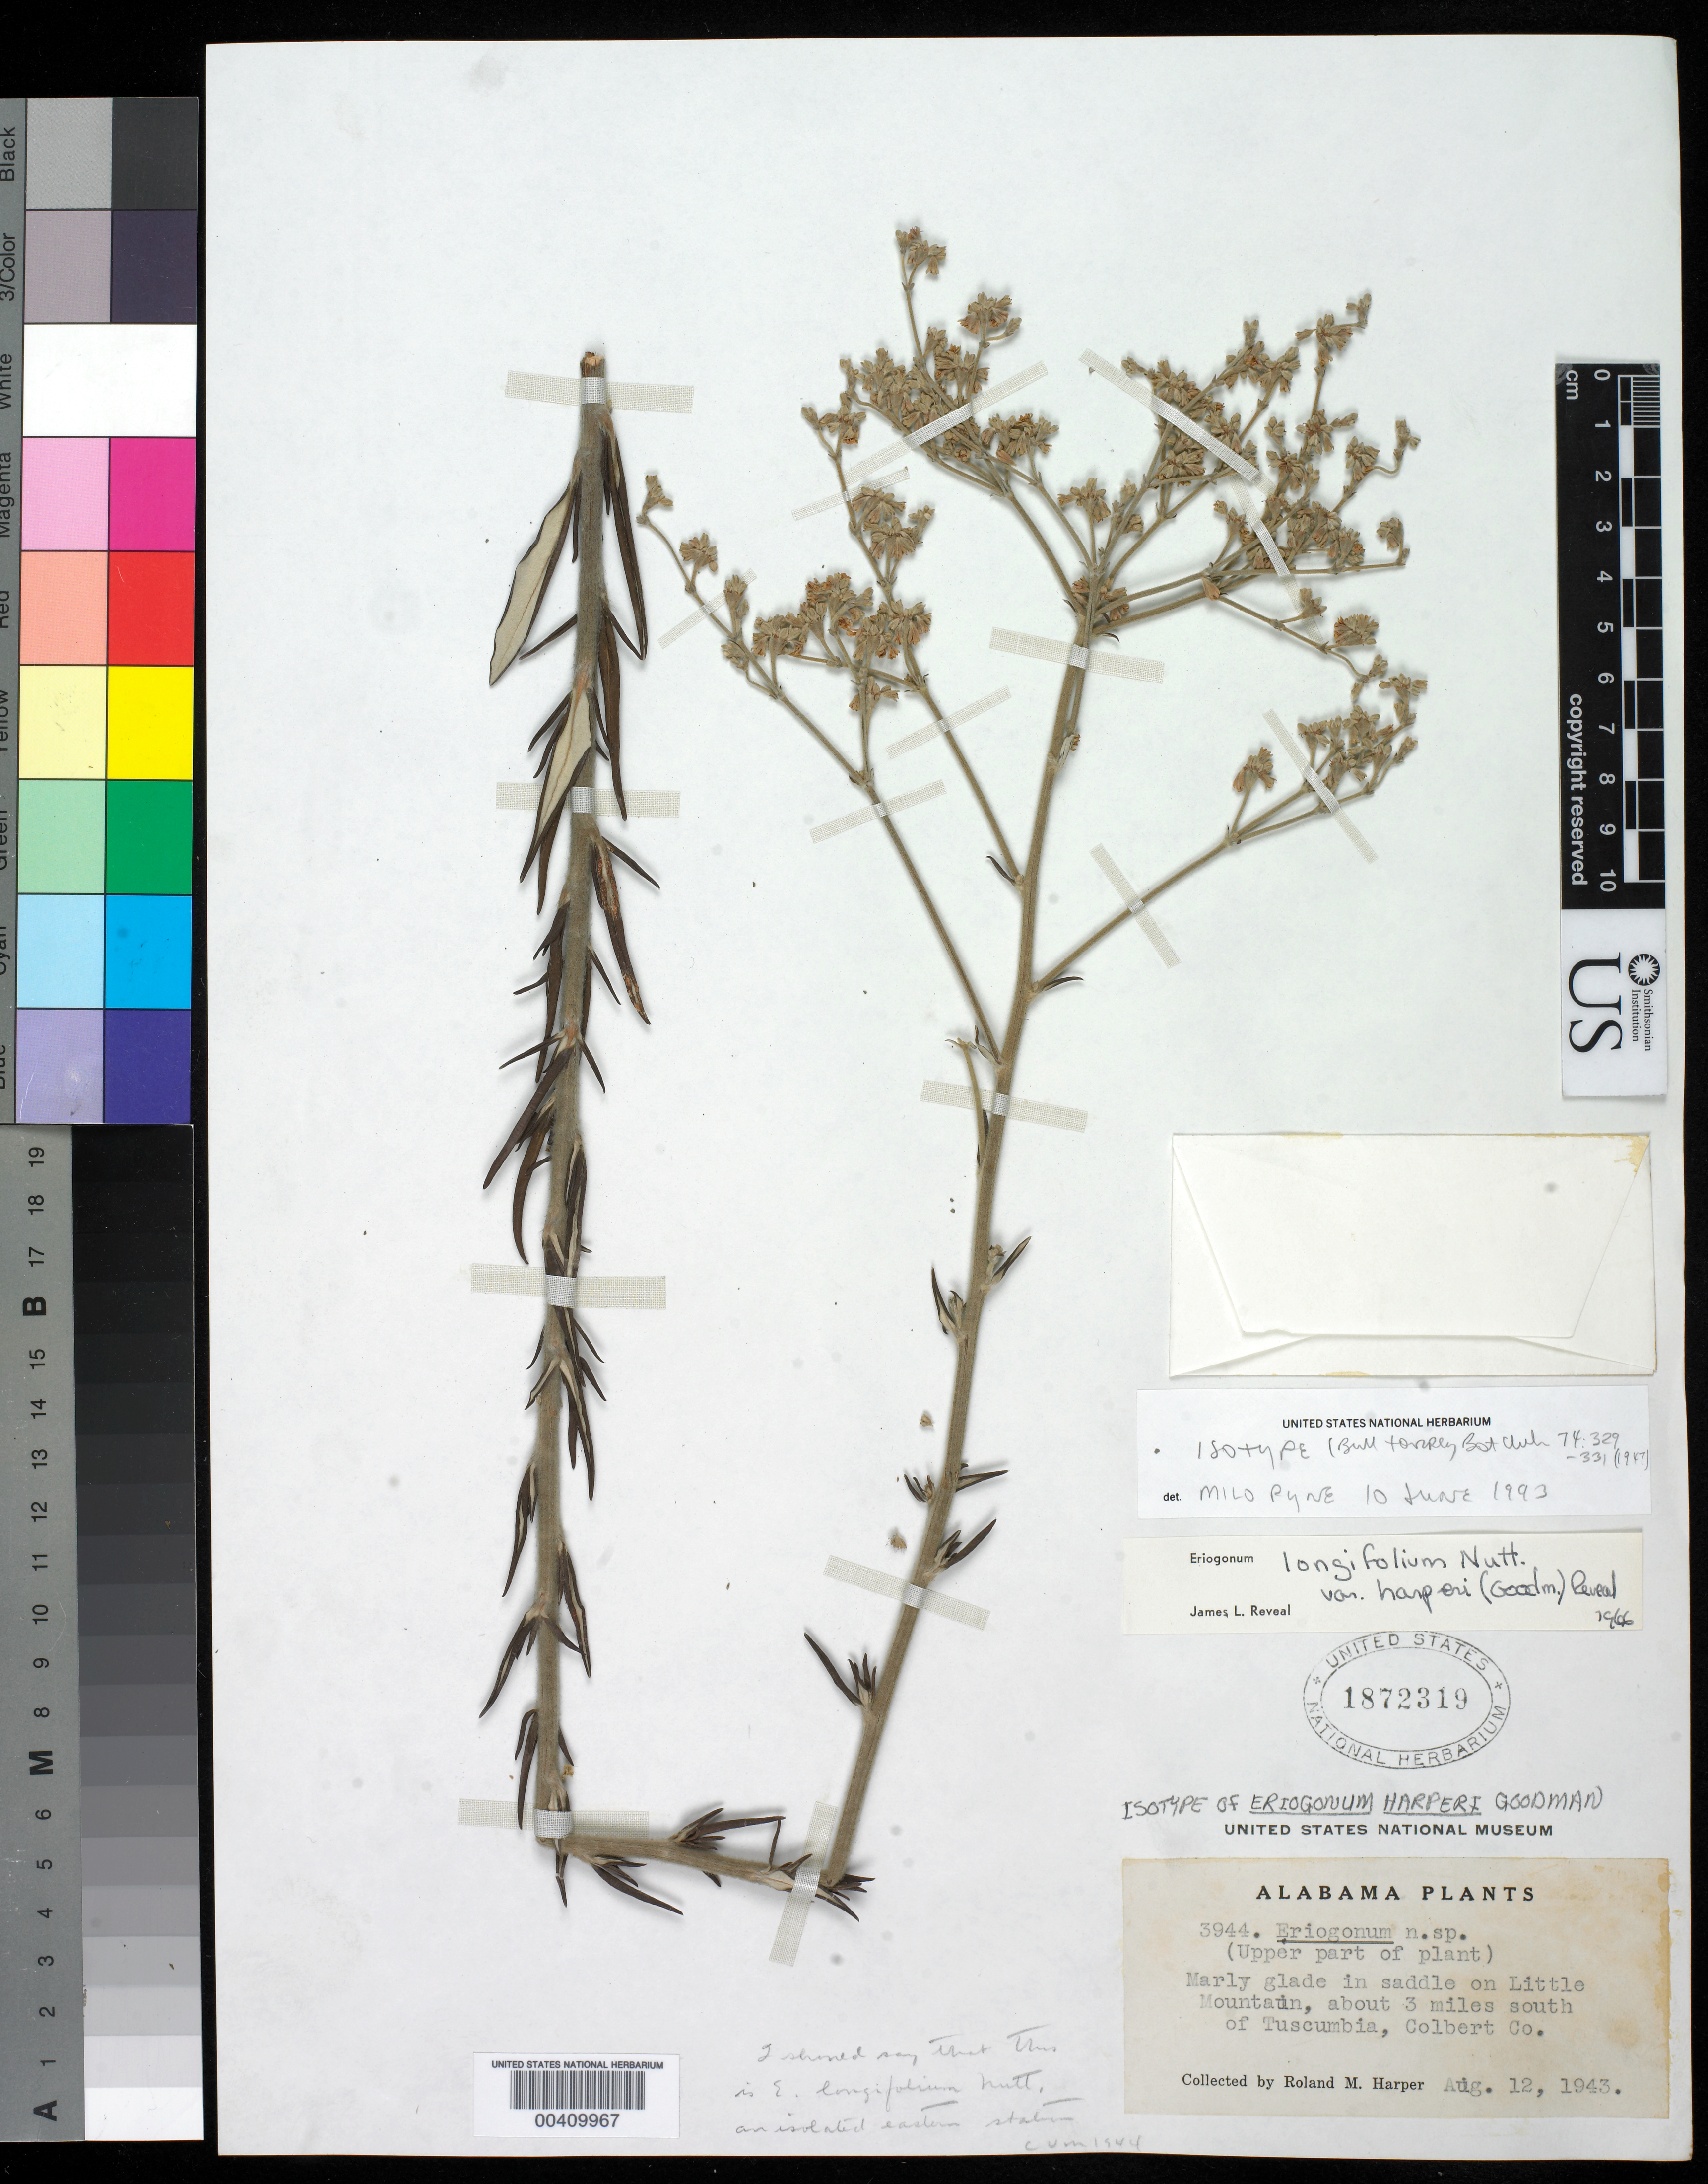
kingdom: Plantae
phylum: Tracheophyta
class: Magnoliopsida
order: Caryophyllales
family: Polygonaceae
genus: Eriogonum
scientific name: Eriogonum harperi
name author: Goodman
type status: Isotype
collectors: R. M. Harper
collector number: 3944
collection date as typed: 12 Aug 1943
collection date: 1943-08-12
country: United States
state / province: Alabama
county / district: Colbert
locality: Ca. 3 mi S of Tuscumbia, little mountain. (Little Mountain?)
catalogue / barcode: US 1872319